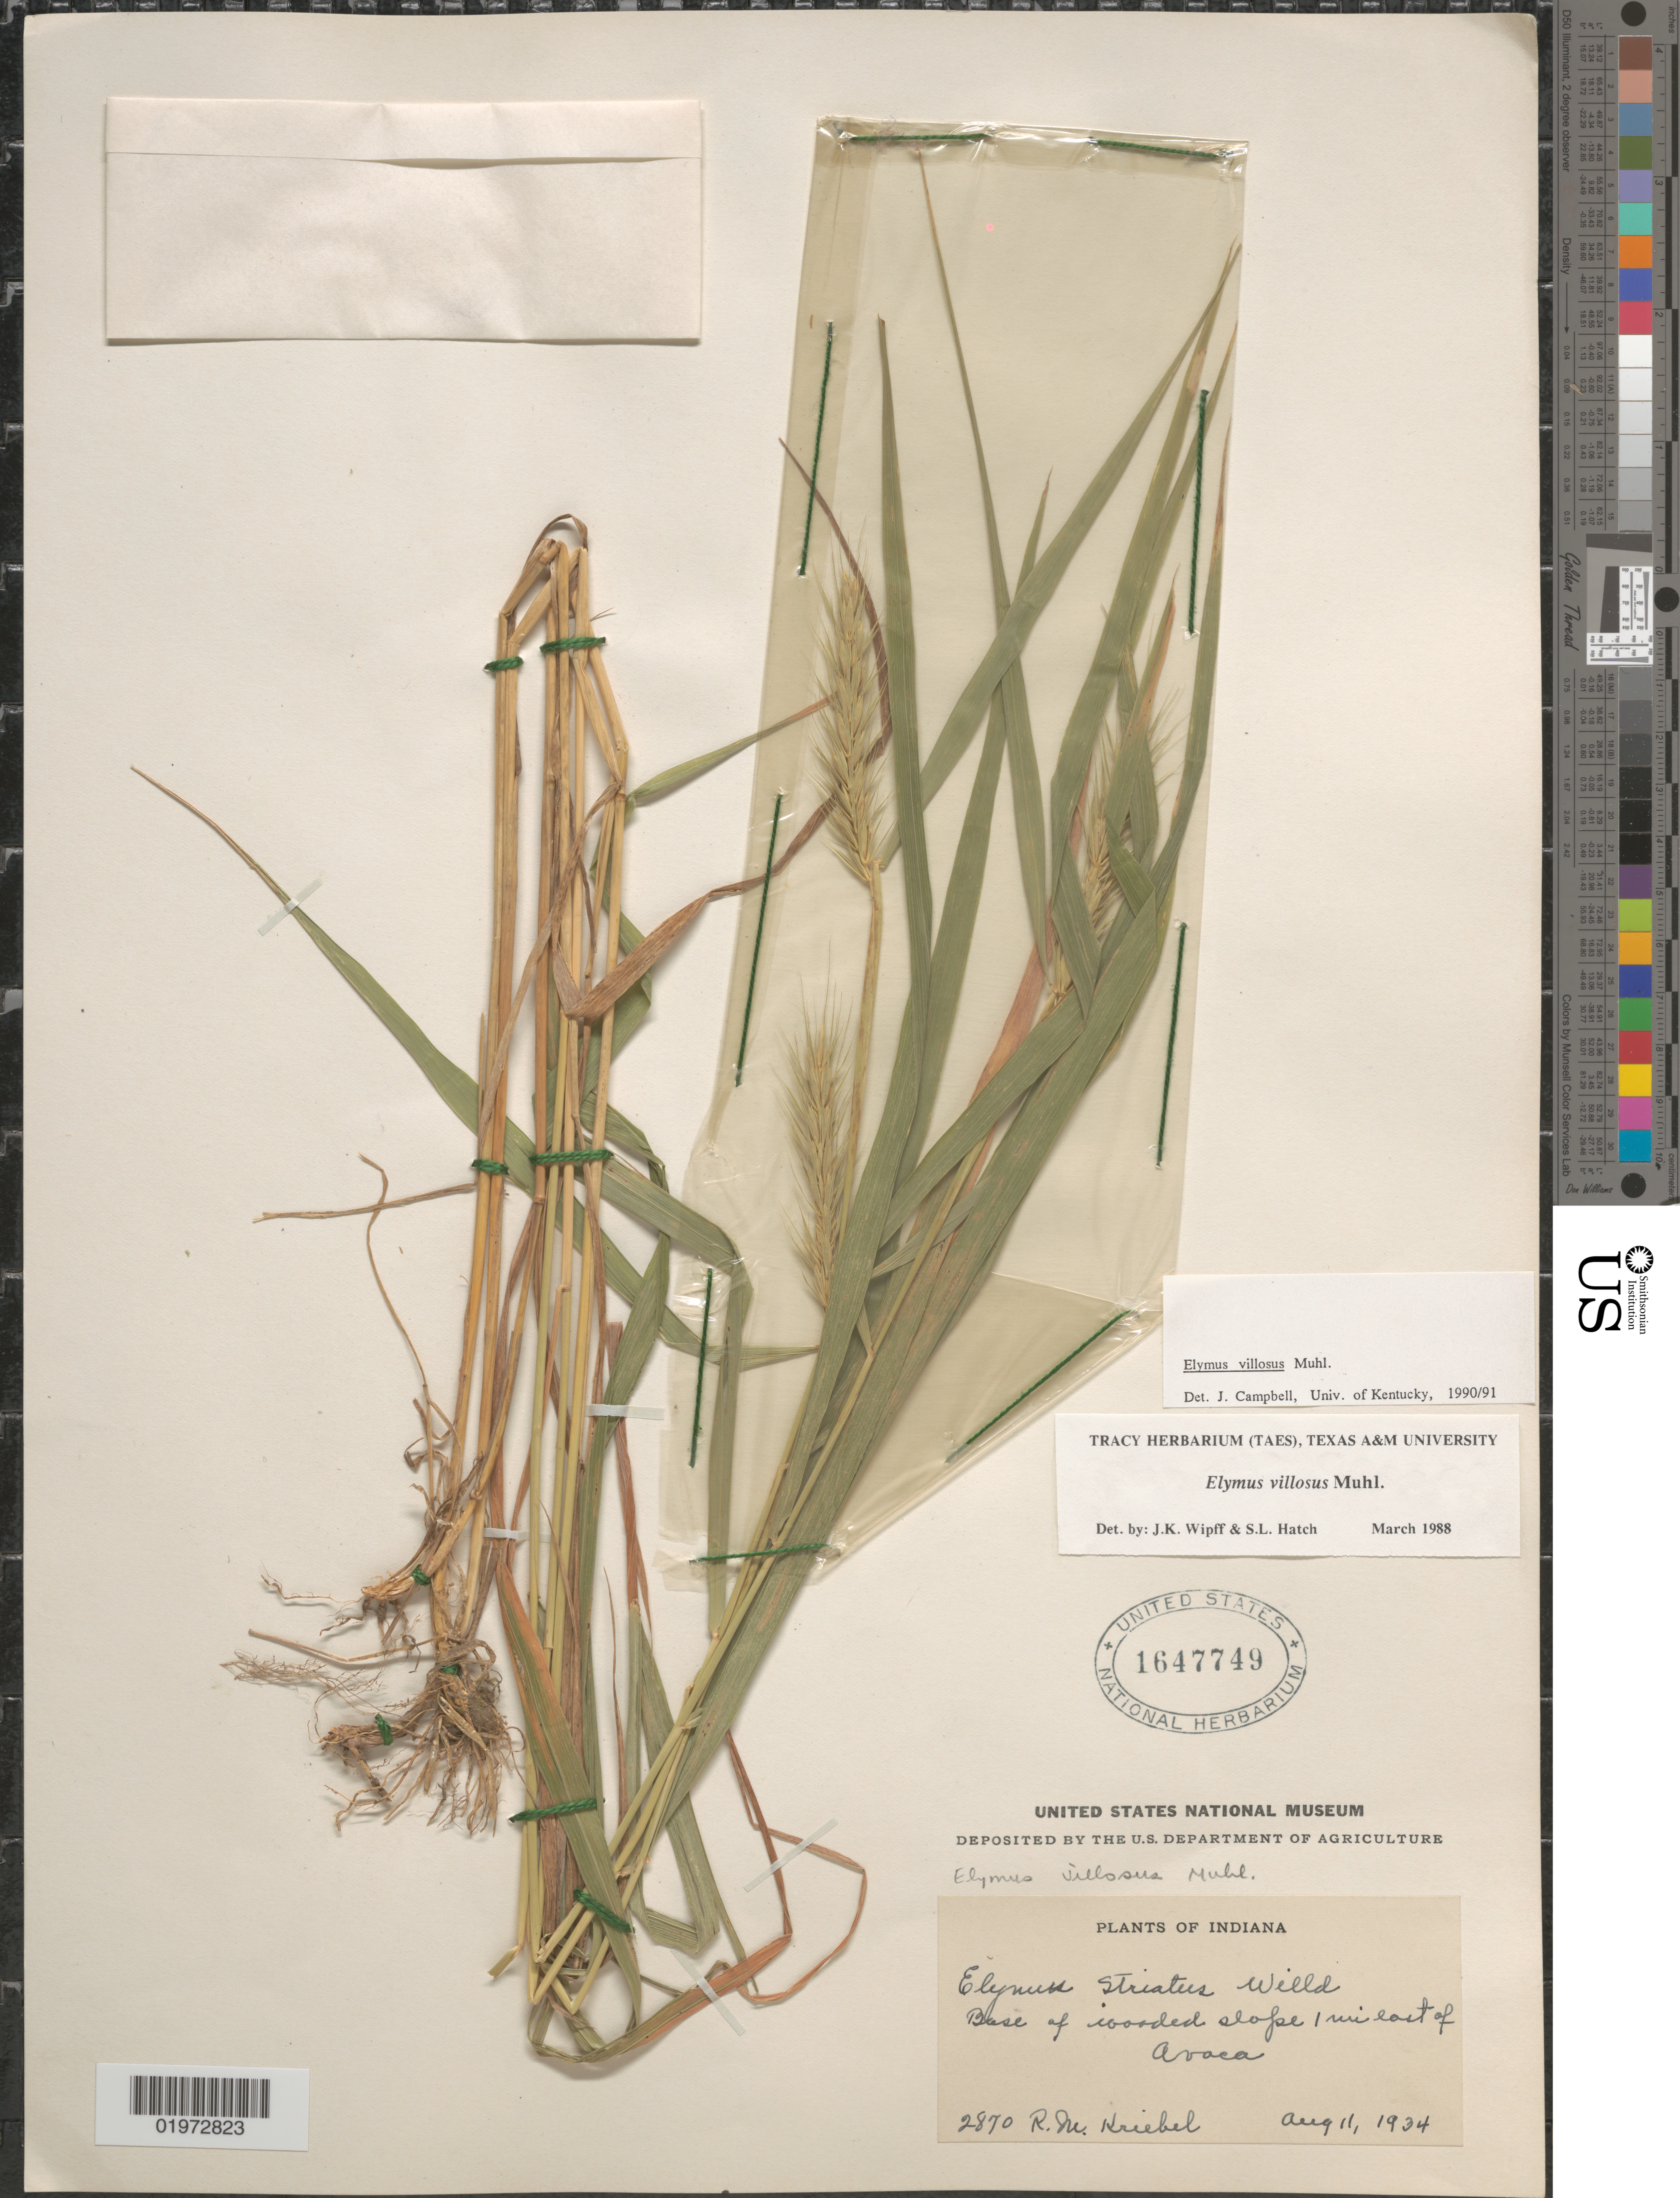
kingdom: Plantae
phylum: Tracheophyta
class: Liliopsida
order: Poales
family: Poaceae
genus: Elymus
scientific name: Elymus villosus var. arkansanus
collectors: R. M. Kriebel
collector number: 2870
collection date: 1934-08-11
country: United States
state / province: Indiana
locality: Base of wooded slope 1 mi east of Avoca.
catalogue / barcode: US 1647749